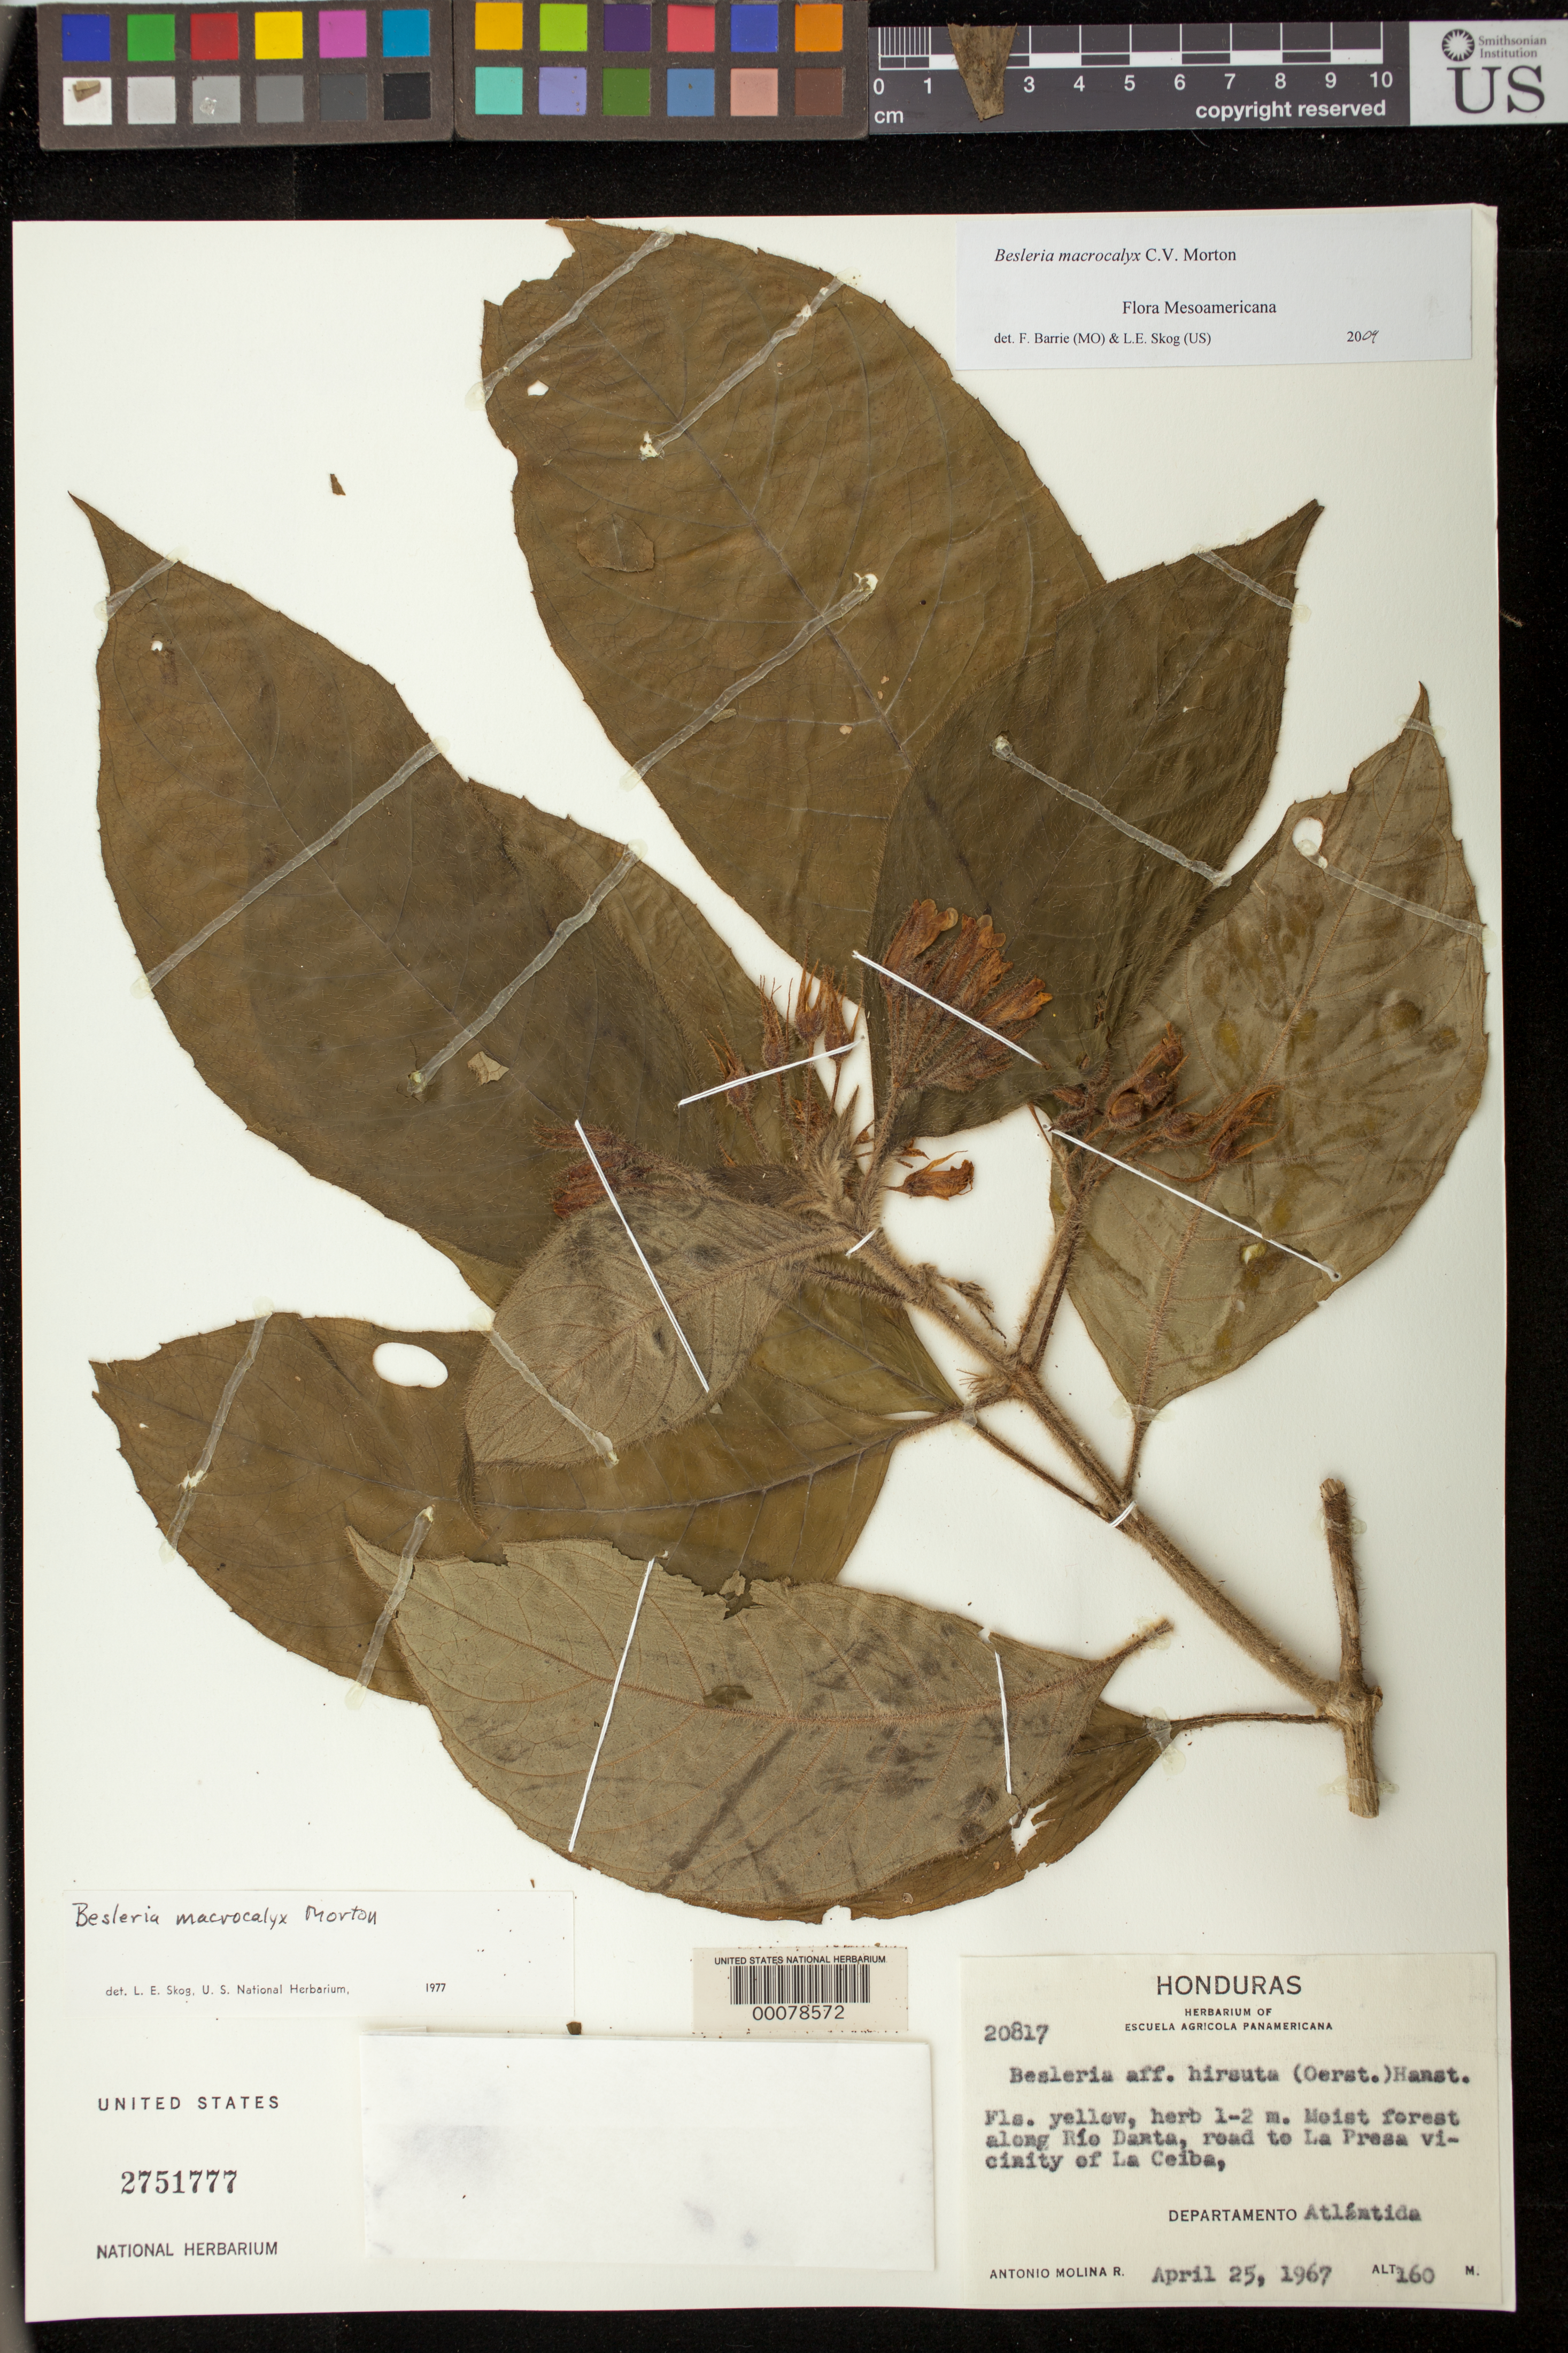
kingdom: Plantae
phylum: Tracheophyta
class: Magnoliopsida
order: Lamiales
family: Gesneriaceae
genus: Besleria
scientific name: Besleria macrocalyx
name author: C.V. Morton in Yunck.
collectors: A. Molina R.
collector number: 20817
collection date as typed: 25 Apr 1967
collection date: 1967-04-25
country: Honduras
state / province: Atlántida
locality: Along Rio Danta, road to La Presa vicinity of La Ceiba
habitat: Moist forest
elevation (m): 160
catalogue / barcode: US 2751777